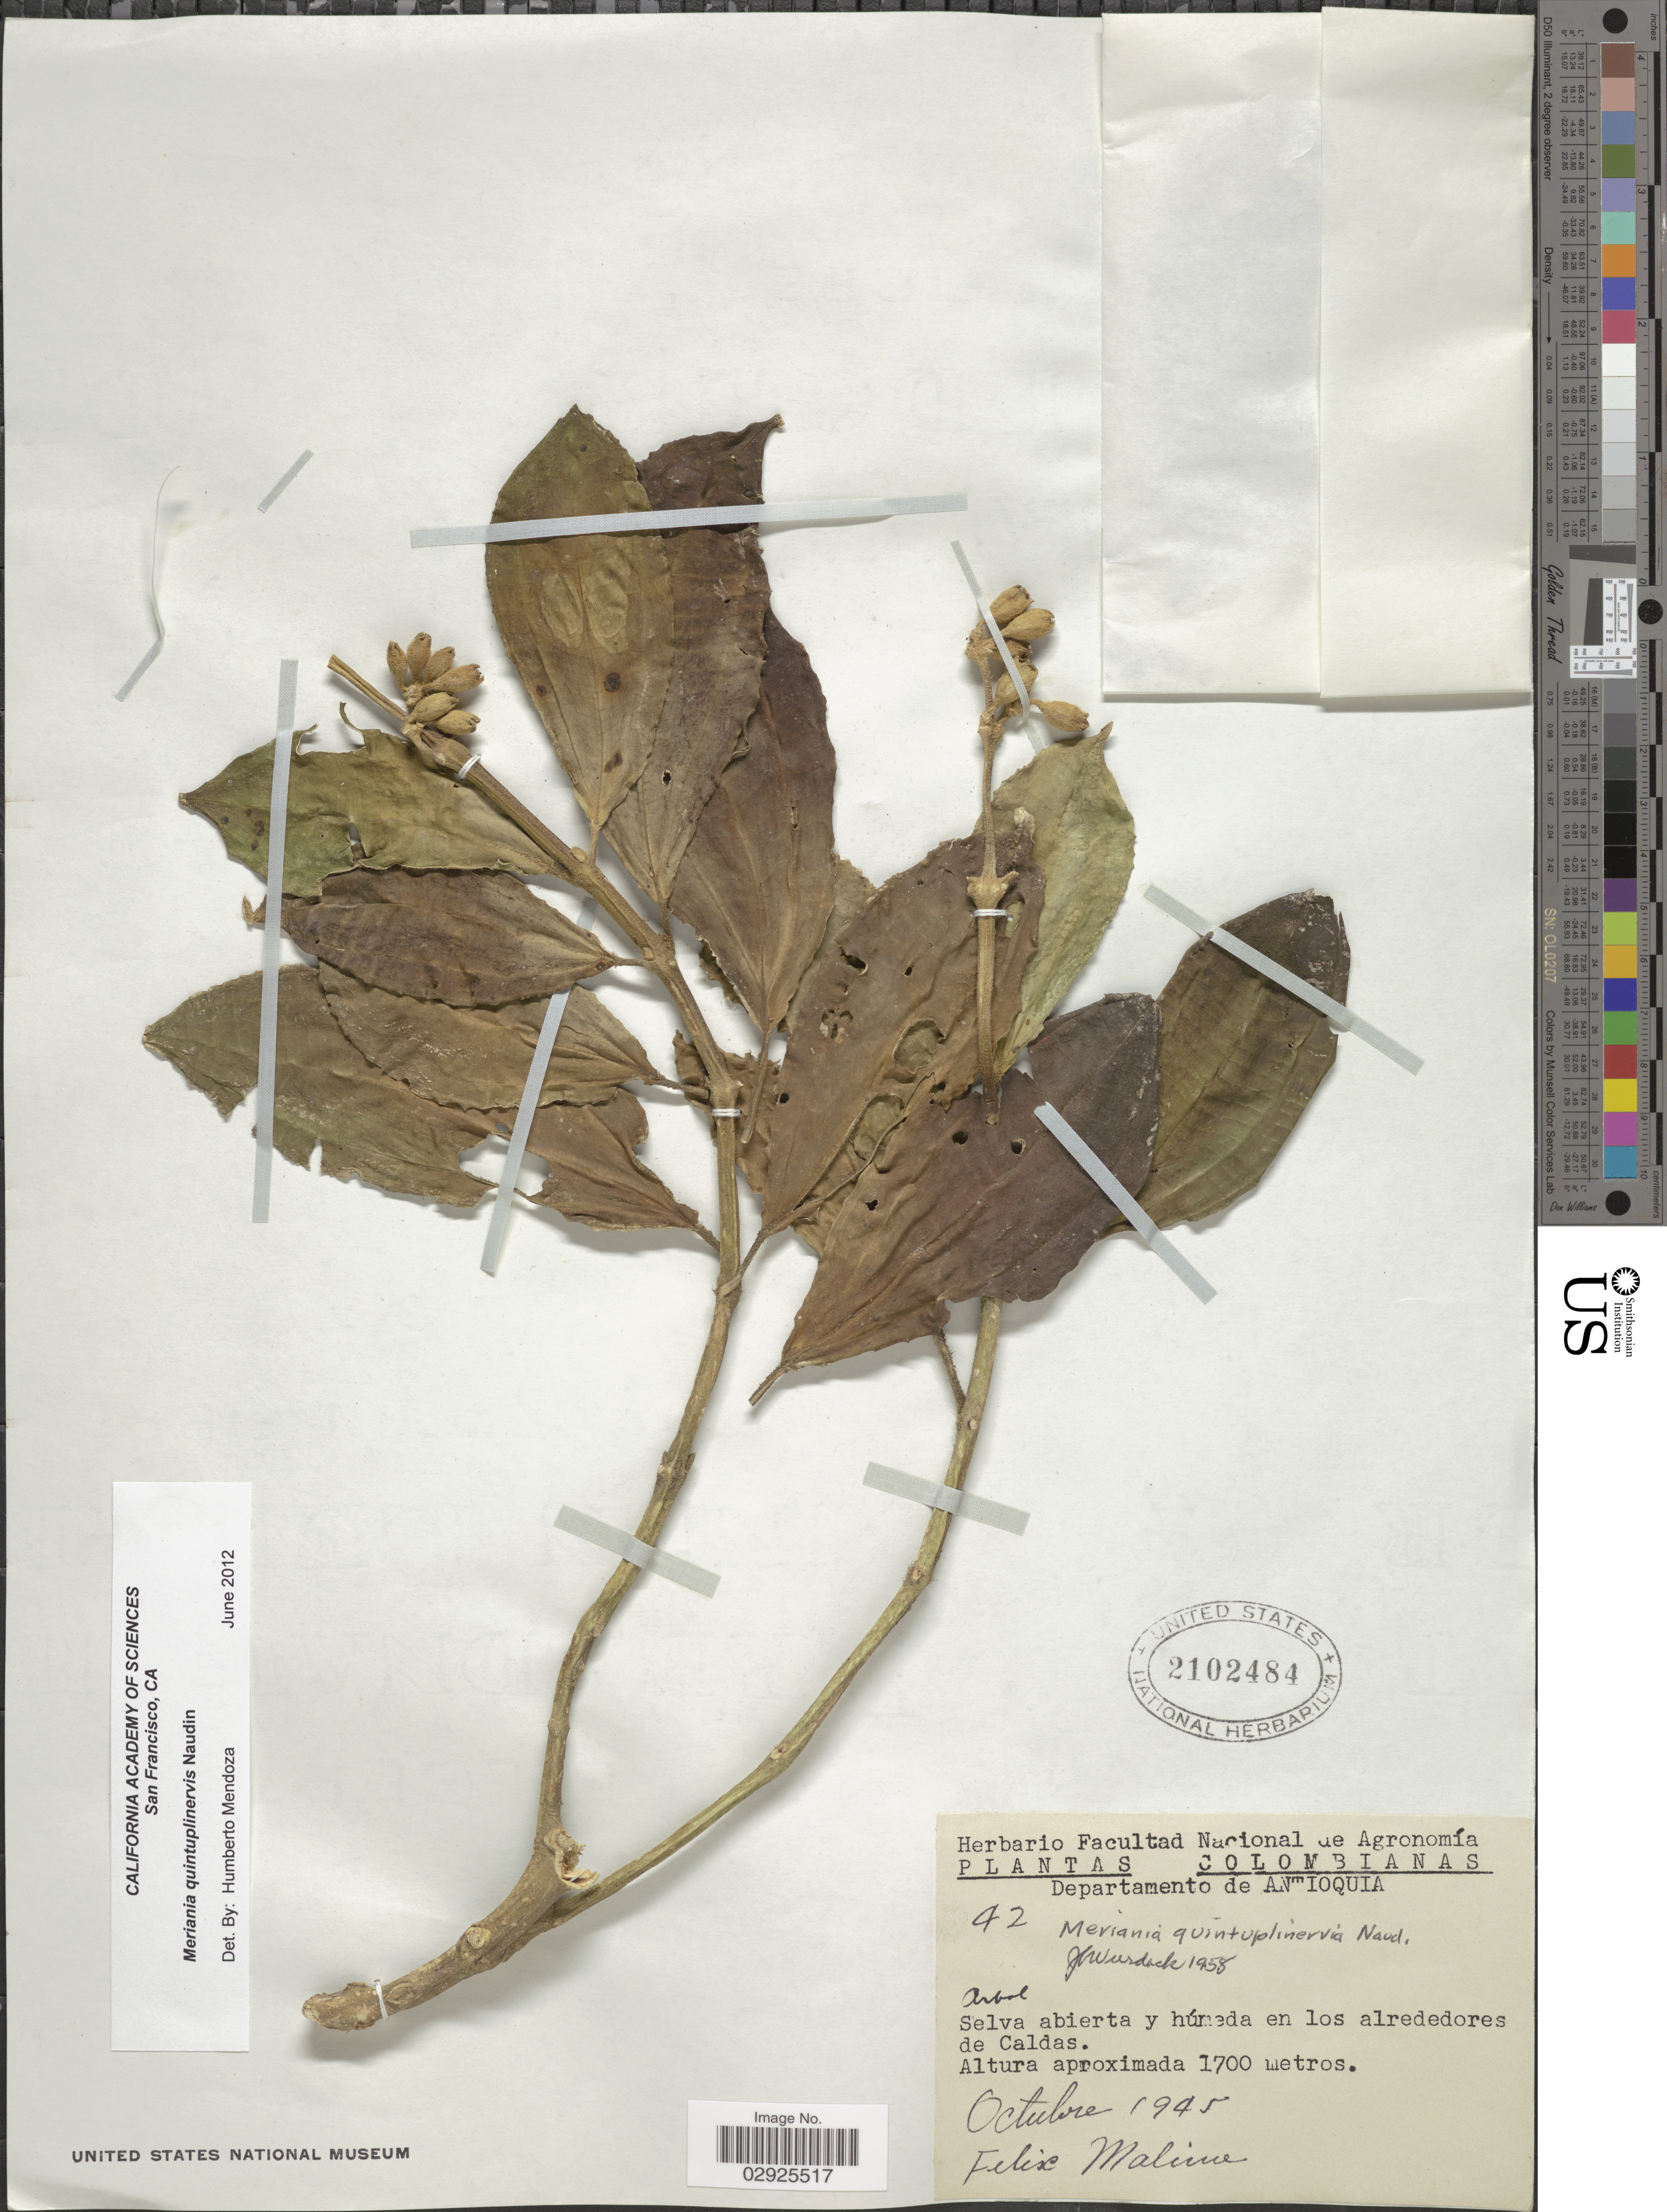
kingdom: Plantae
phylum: Tracheophyta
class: Magnoliopsida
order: Myrtales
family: Melastomataceae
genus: Meriania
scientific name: Meriania quintuplinervis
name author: Naudin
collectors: F. Molina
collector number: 42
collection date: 1945-10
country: Colombia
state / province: Antioquia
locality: Departamento de Antioquia, Selva abierta y húmeda en los alrededores de Caldas.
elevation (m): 1700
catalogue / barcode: US 2102484